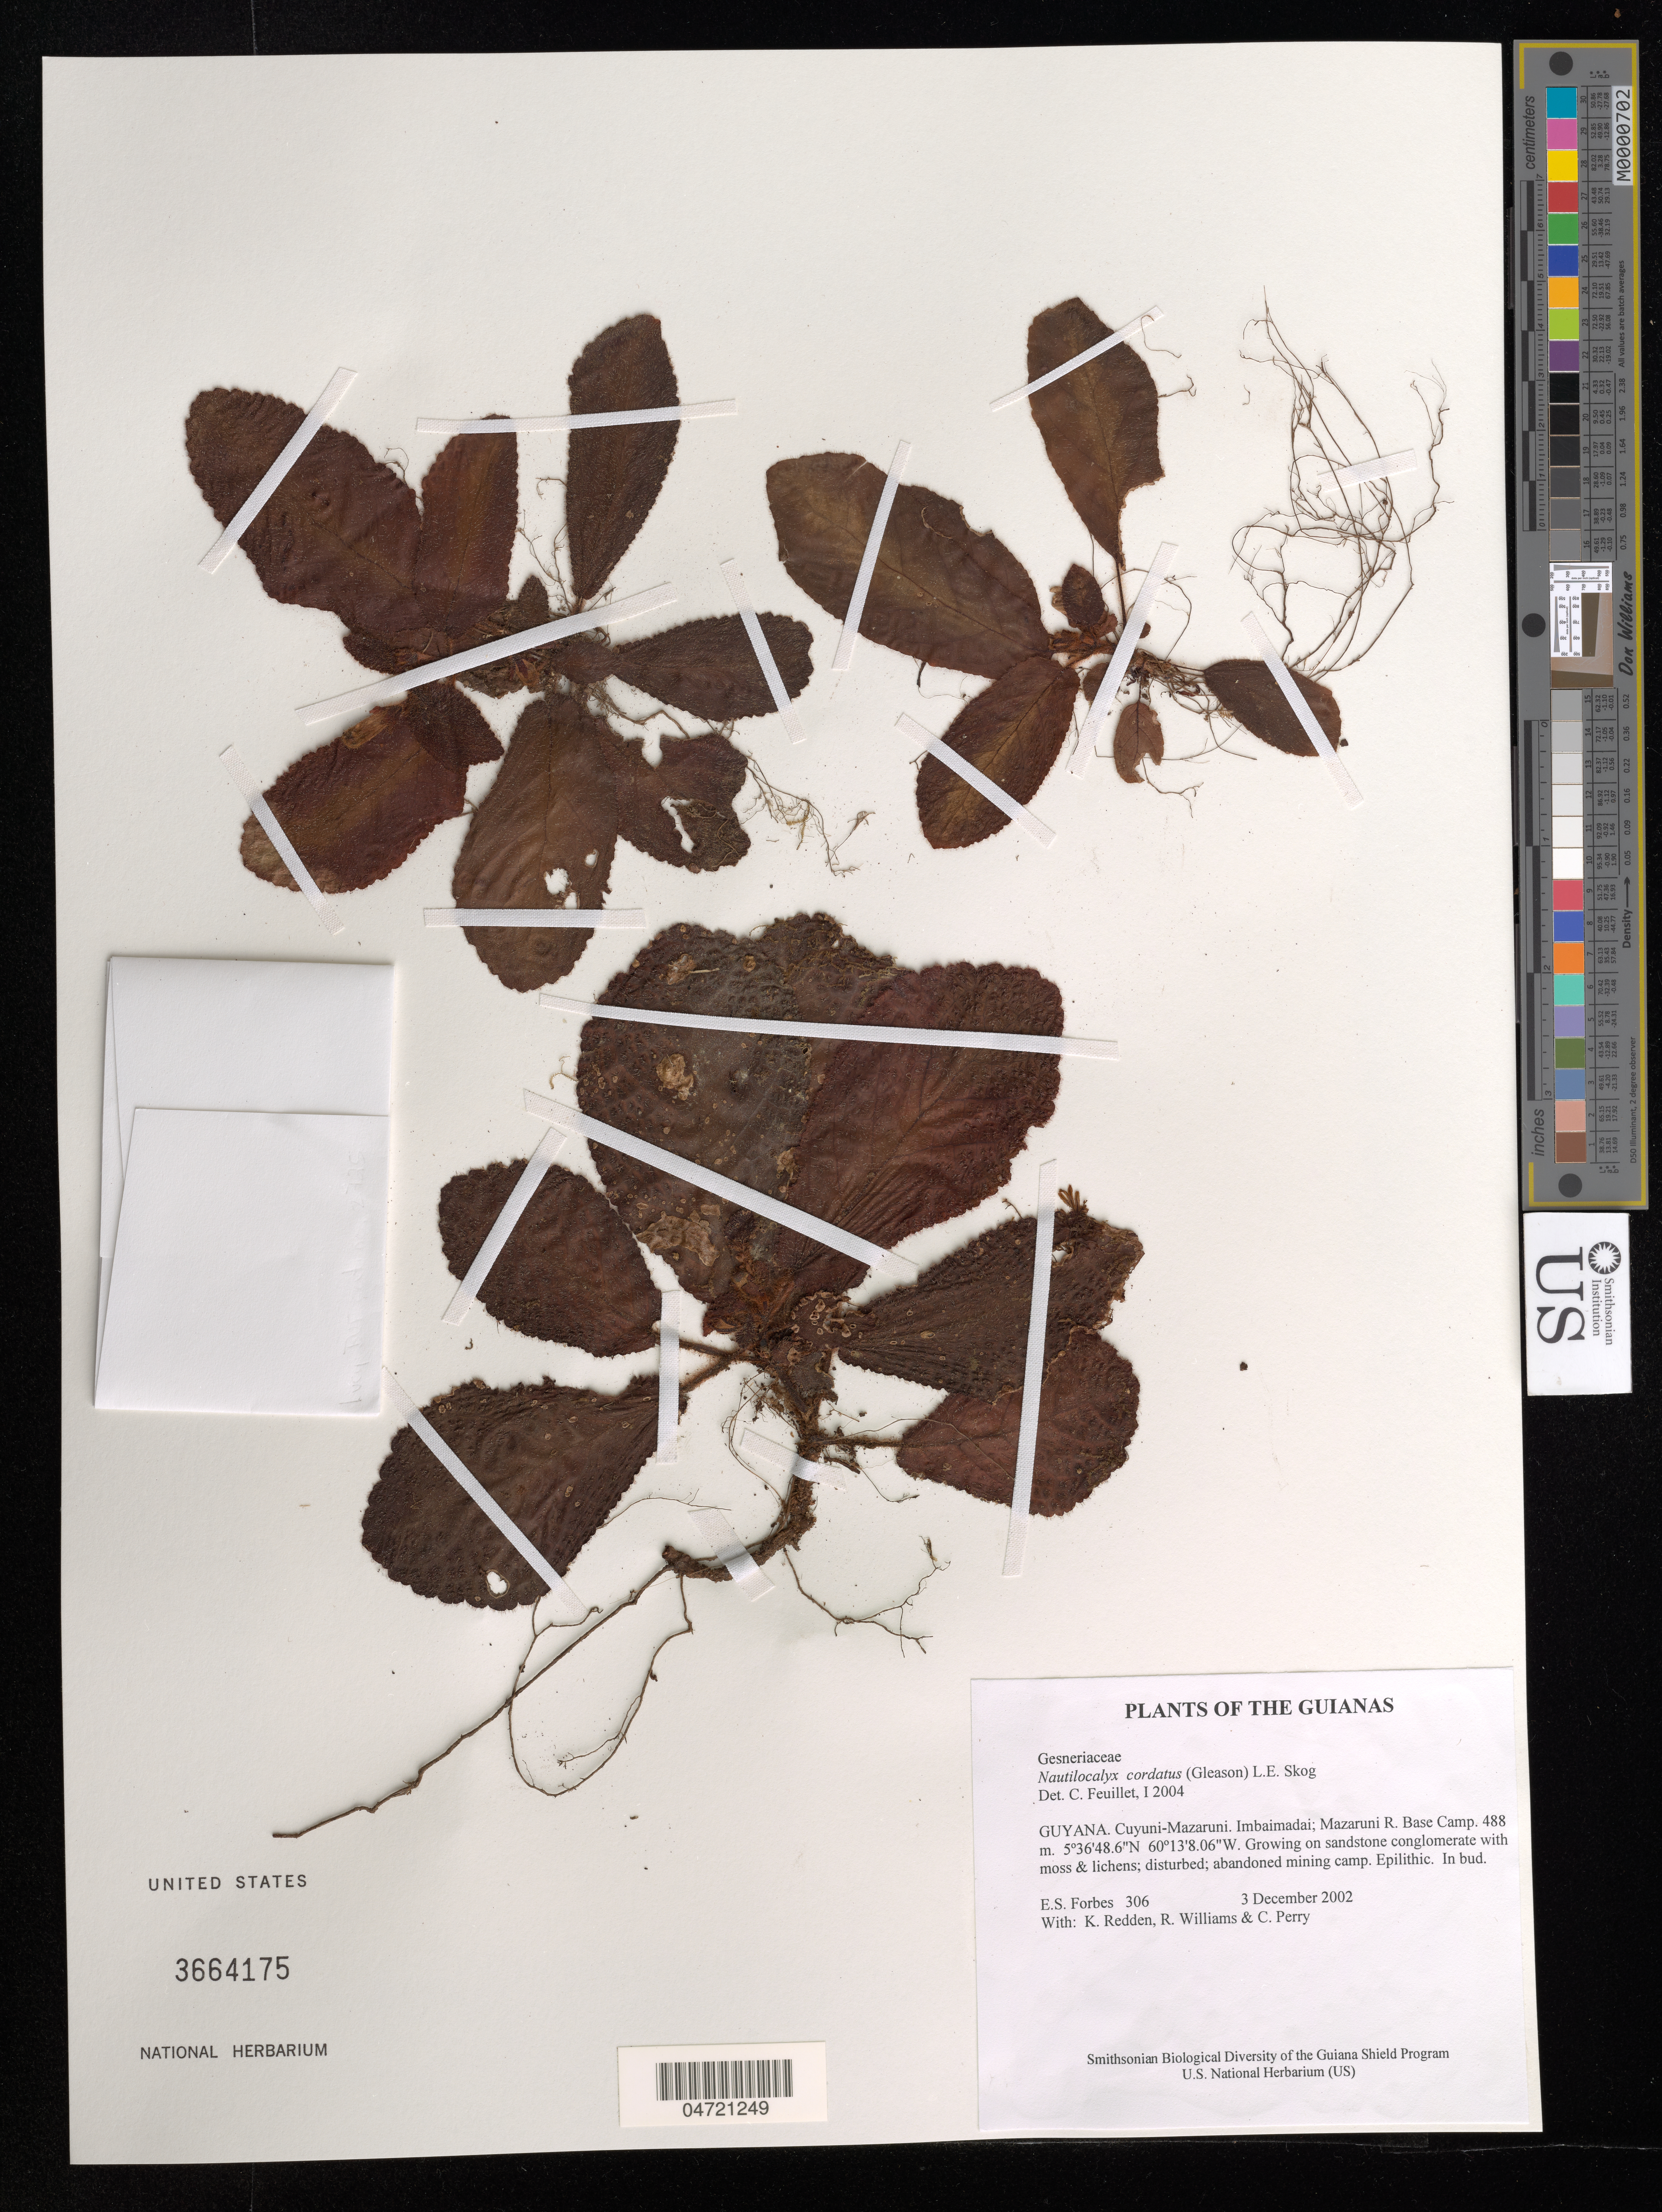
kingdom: Plantae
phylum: Tracheophyta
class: Magnoliopsida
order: Lamiales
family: Gesneriaceae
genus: Centrosolenia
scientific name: Centrosolenia hirsuta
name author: Benth.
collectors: E. Forbes, K. M. Redden, R. Williams & C. Perry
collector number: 306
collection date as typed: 3 December 2002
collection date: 2002-12-03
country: Guyana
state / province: Cuyuni-Mazaruni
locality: Imbaimadai; Mazaruni R. Base Camp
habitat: Growing on sandstone conglomerate with moss & lichens; disturbed; abandoned mining camp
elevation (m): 488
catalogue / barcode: US 3664175